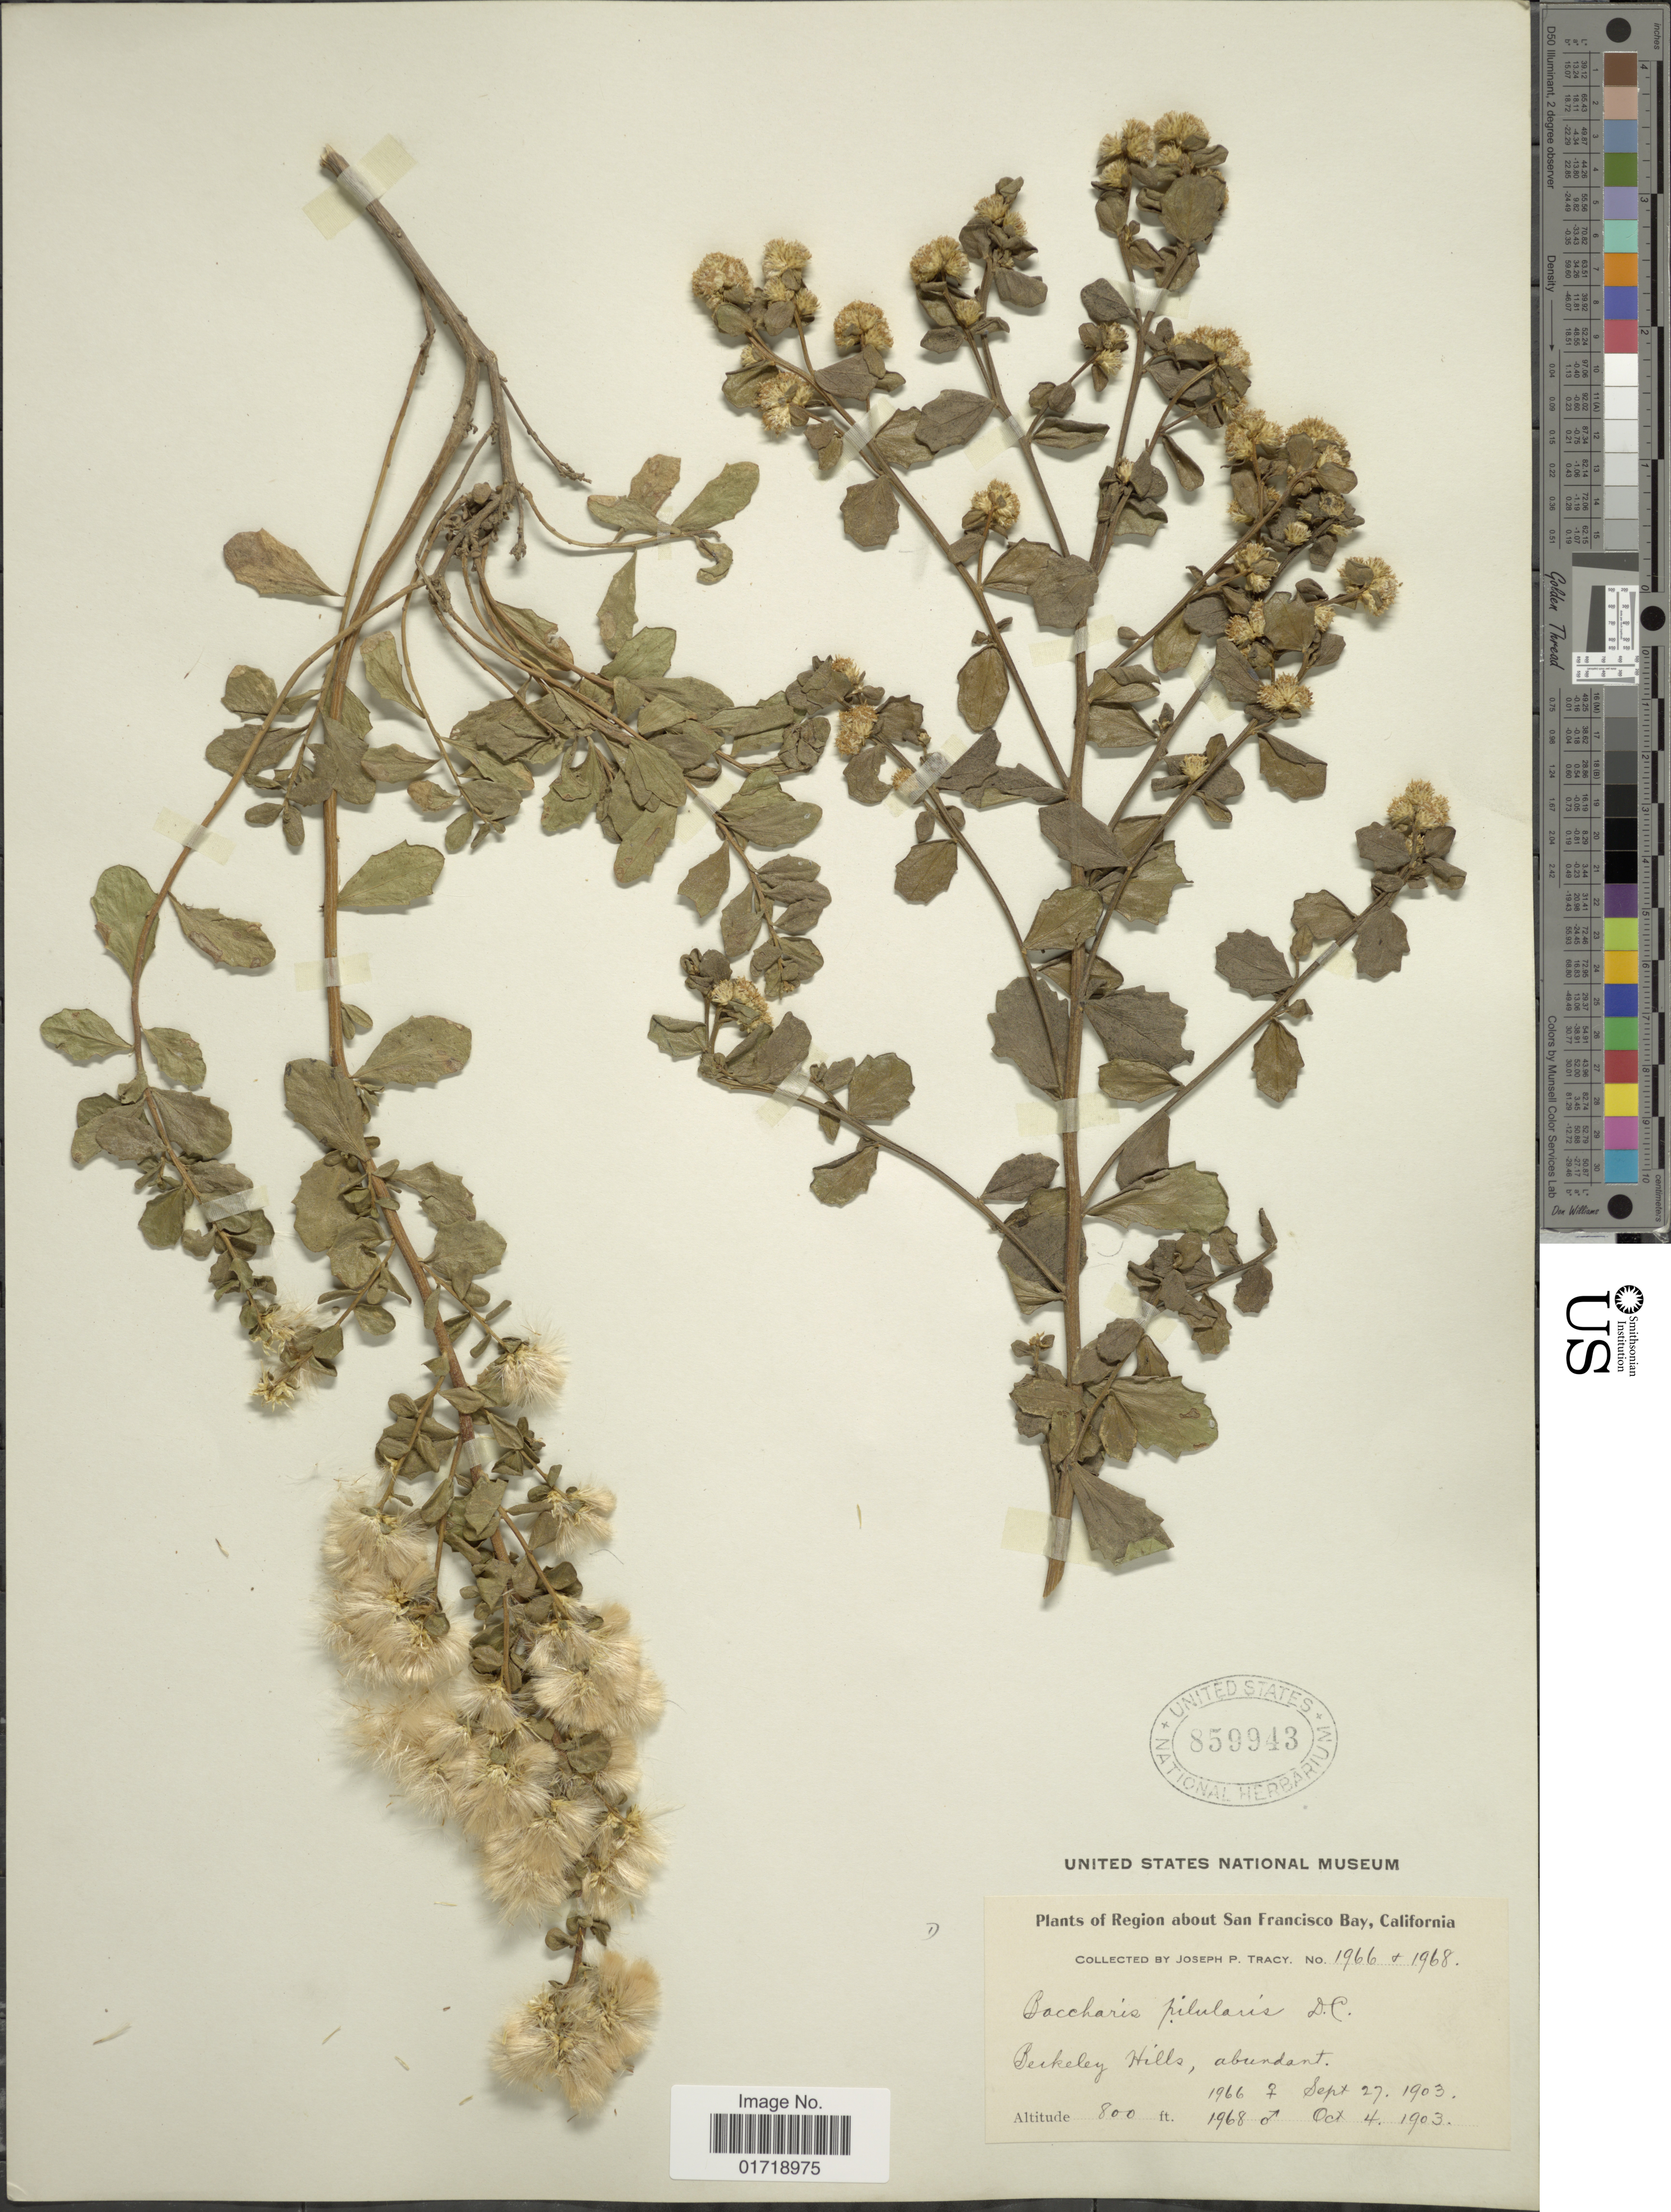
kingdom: Plantae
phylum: Tracheophyta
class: Magnoliopsida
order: Asterales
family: Asteraceae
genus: Baccharis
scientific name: Baccharis pilularis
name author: DC.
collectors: J. Tracy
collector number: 1966/1968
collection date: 1903-09-27/1903-10-04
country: United States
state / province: California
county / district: San Francisco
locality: Region about San Francisco Bay, California, Berkeley Hillsm abundant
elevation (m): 244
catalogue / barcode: US 859943